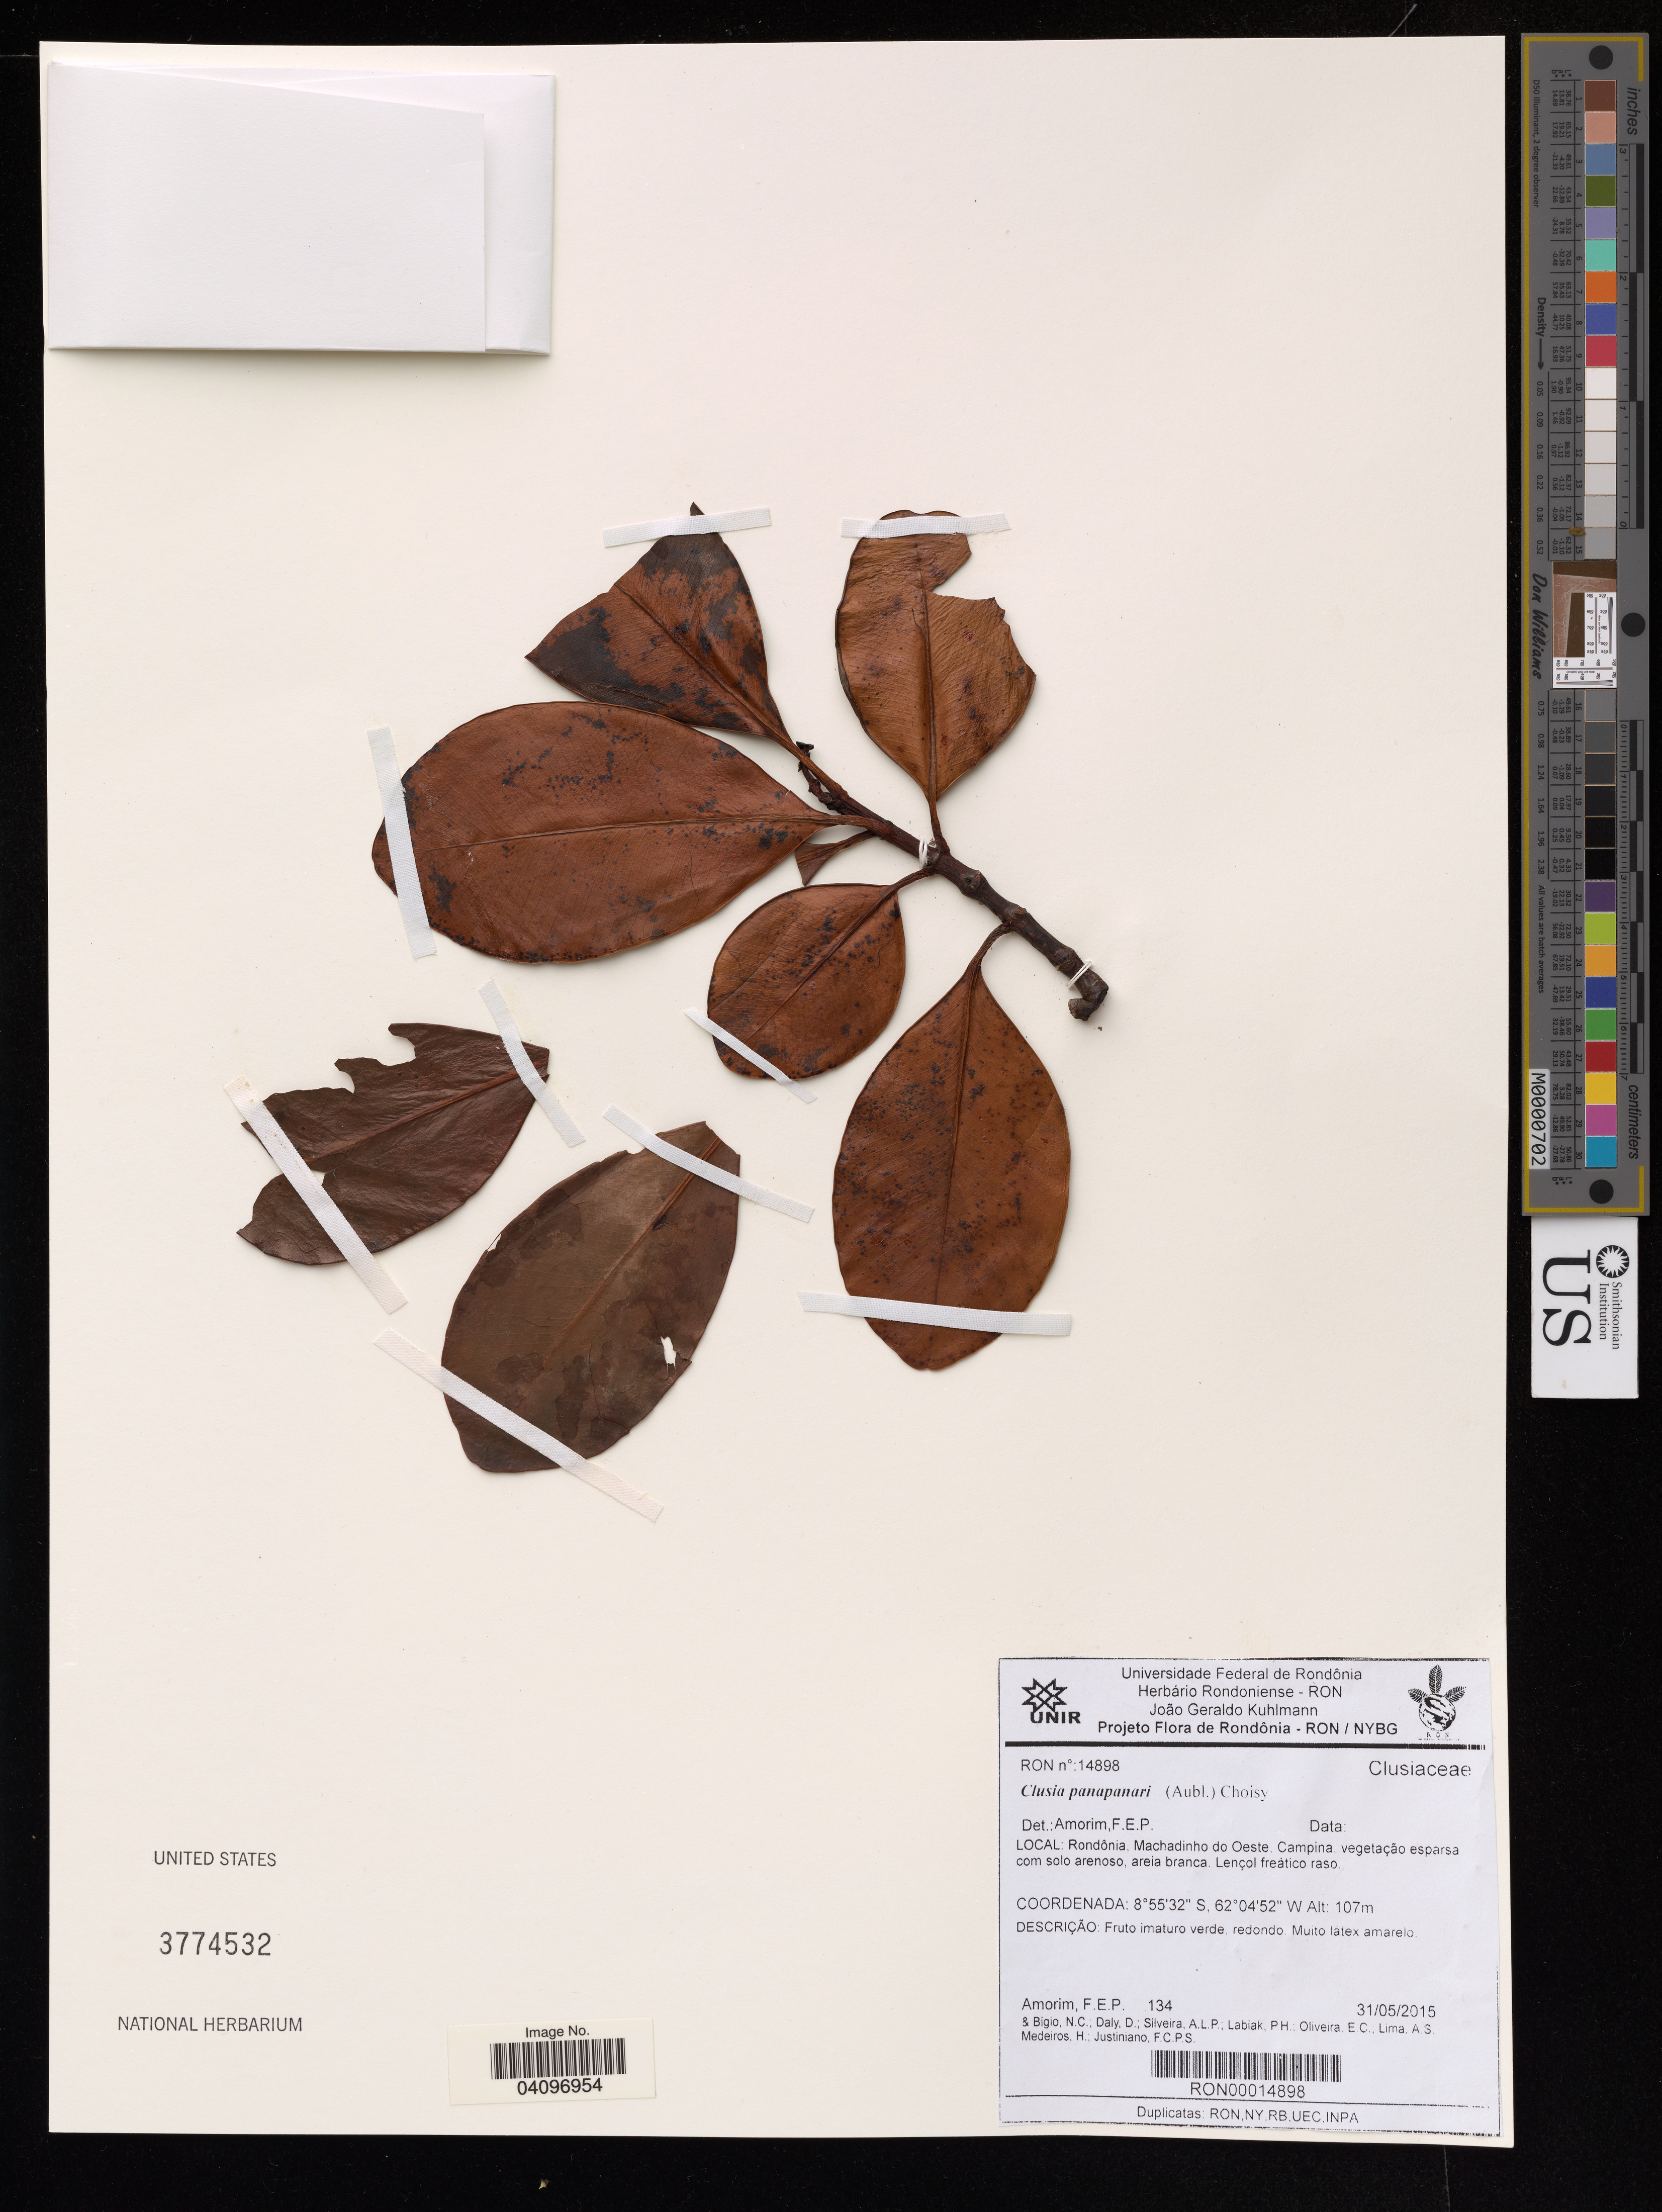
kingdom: Plantae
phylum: Tracheophyta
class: Magnoliopsida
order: Malpighiales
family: Clusiaceae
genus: Clusia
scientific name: Clusia panapanari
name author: (Aubl.) Choisy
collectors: F. Amorim, N. C. Bigio, D. Daly & A. Silveira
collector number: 134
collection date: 2015-05-31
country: Brazil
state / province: Rondônia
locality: Machadinho do Oeste. Campina, vegetação esparsa com solo arenoso, areia branca. Lençol freático raso.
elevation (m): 107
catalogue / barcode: US 3774532